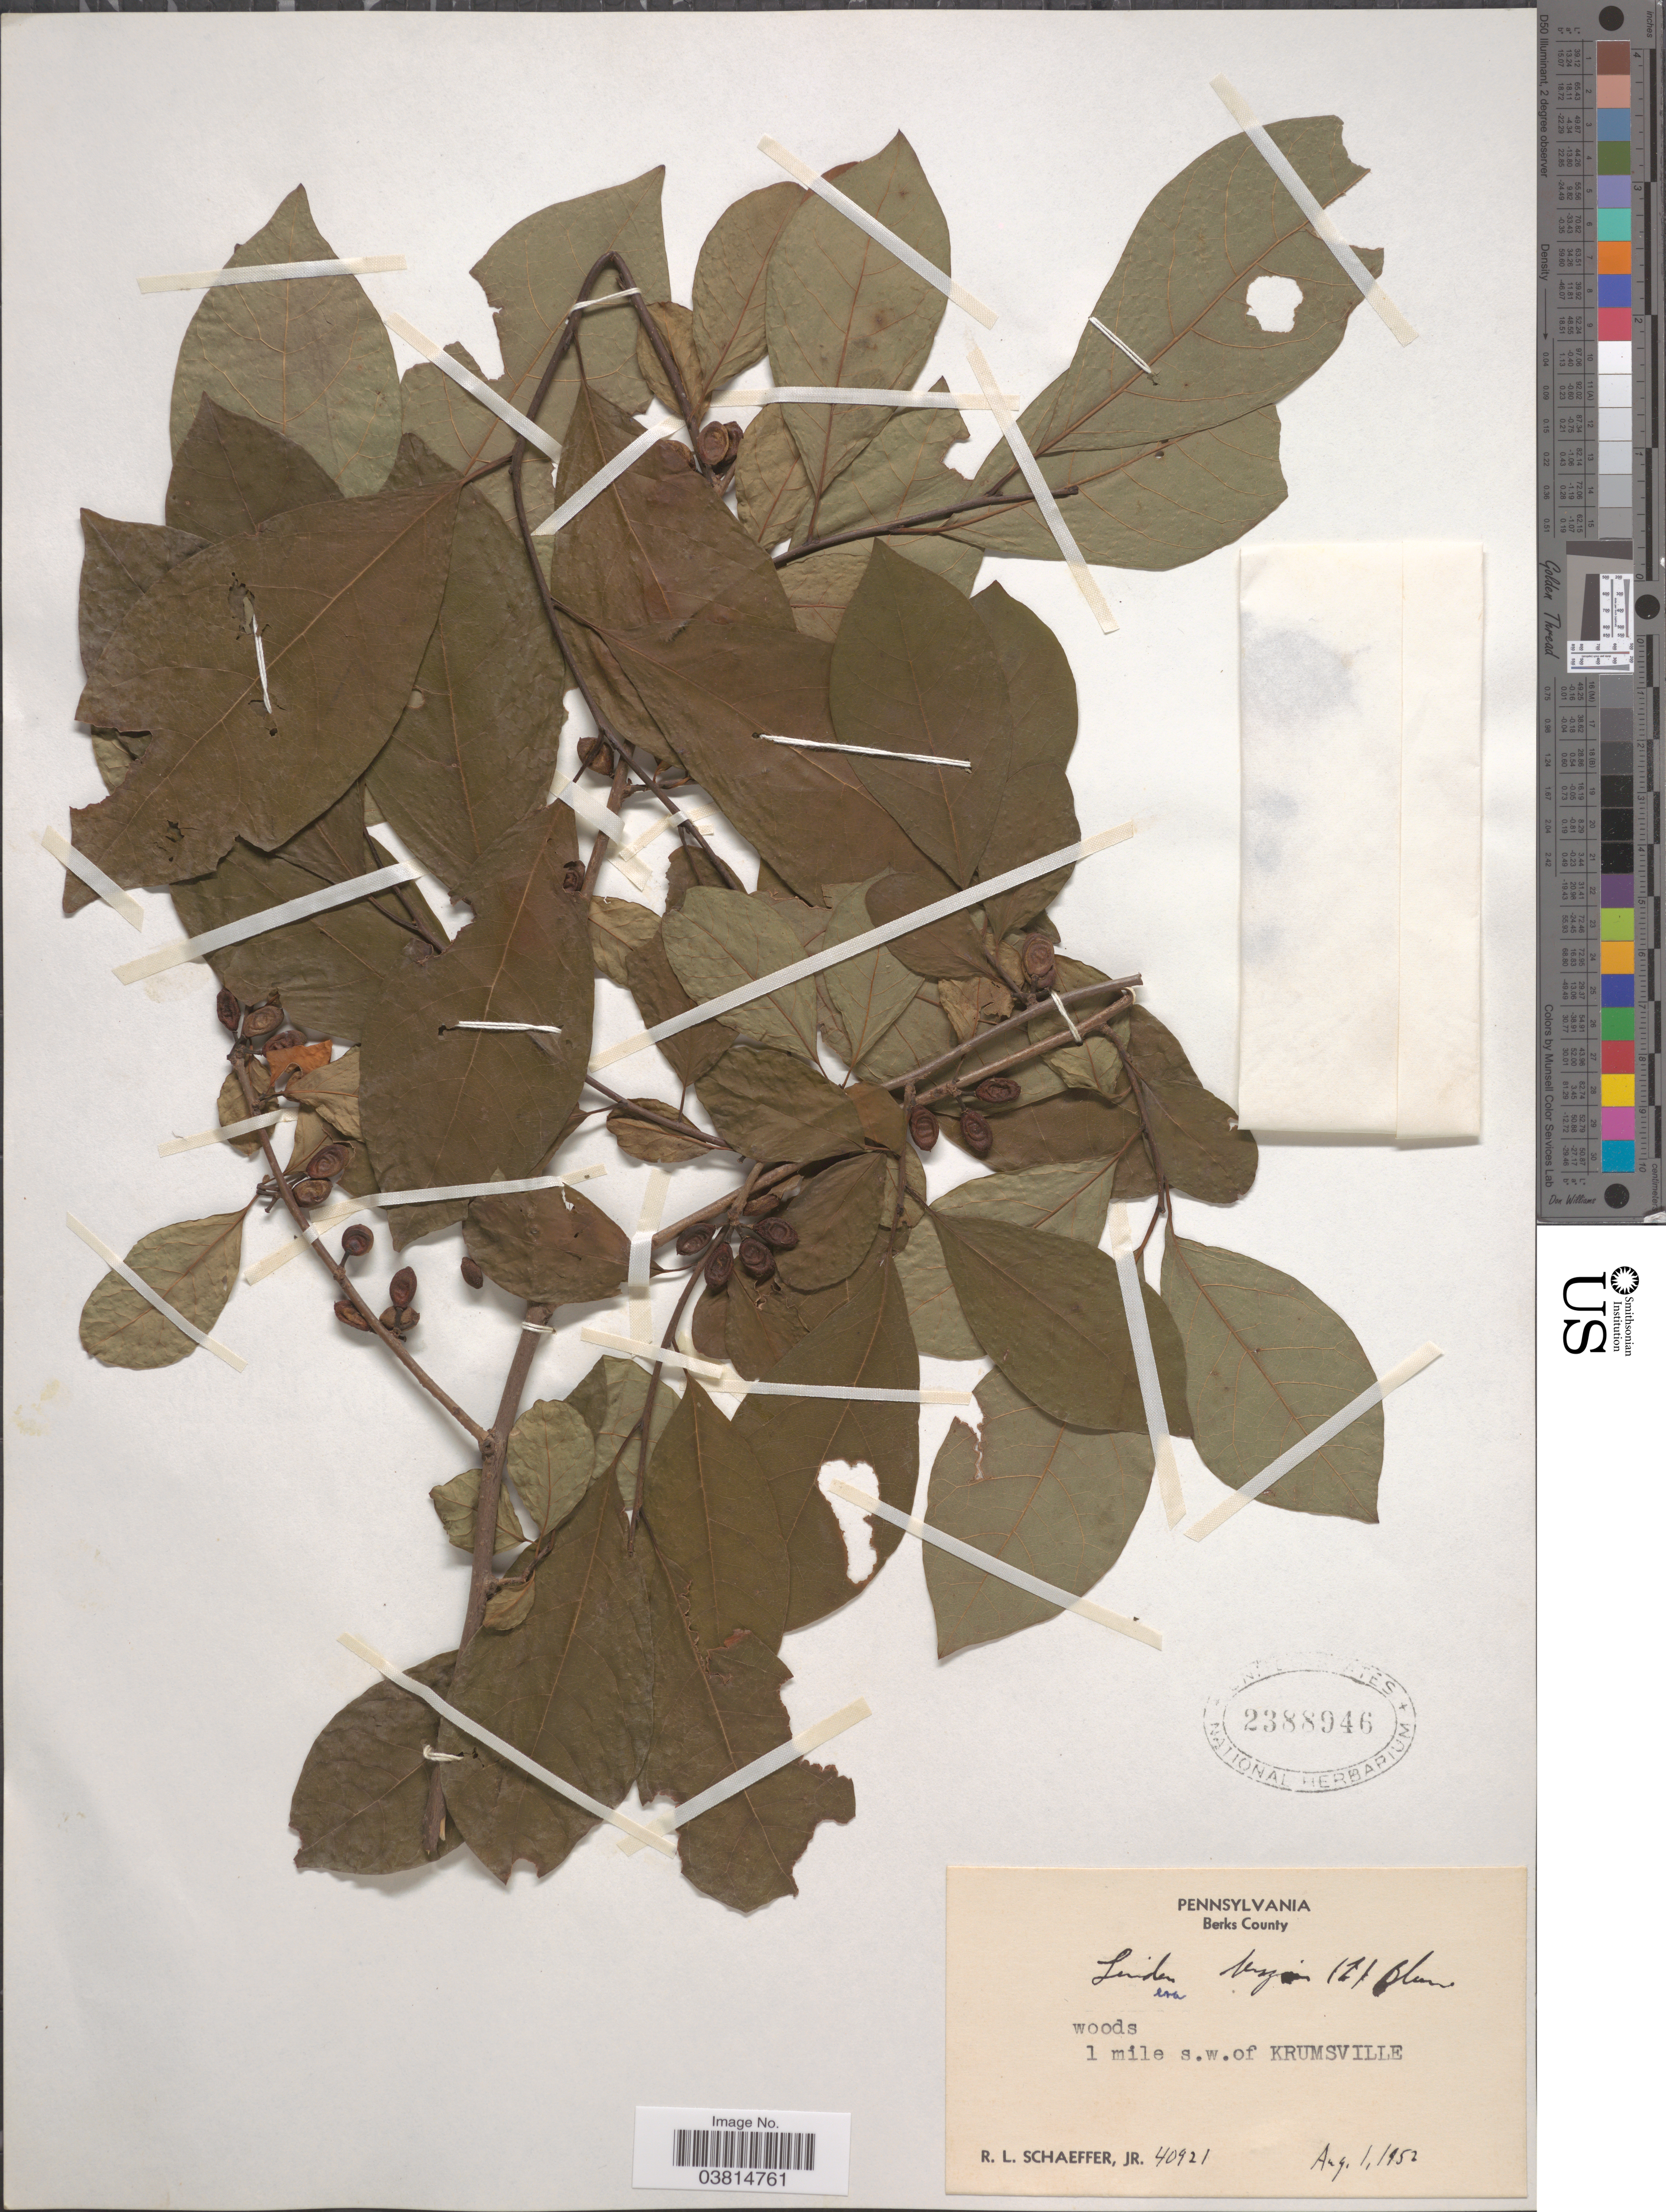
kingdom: Plantae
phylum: Tracheophyta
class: Magnoliopsida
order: Laurales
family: Lauraceae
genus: Lindera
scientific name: Lindera benzoin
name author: (L.) Blume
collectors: R. L. Schaeffer Jr.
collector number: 40921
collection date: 1952-08-01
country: United States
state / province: Pennsylvania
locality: Berks County. 1 mile s.w. of Krumsville.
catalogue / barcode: US 2388946